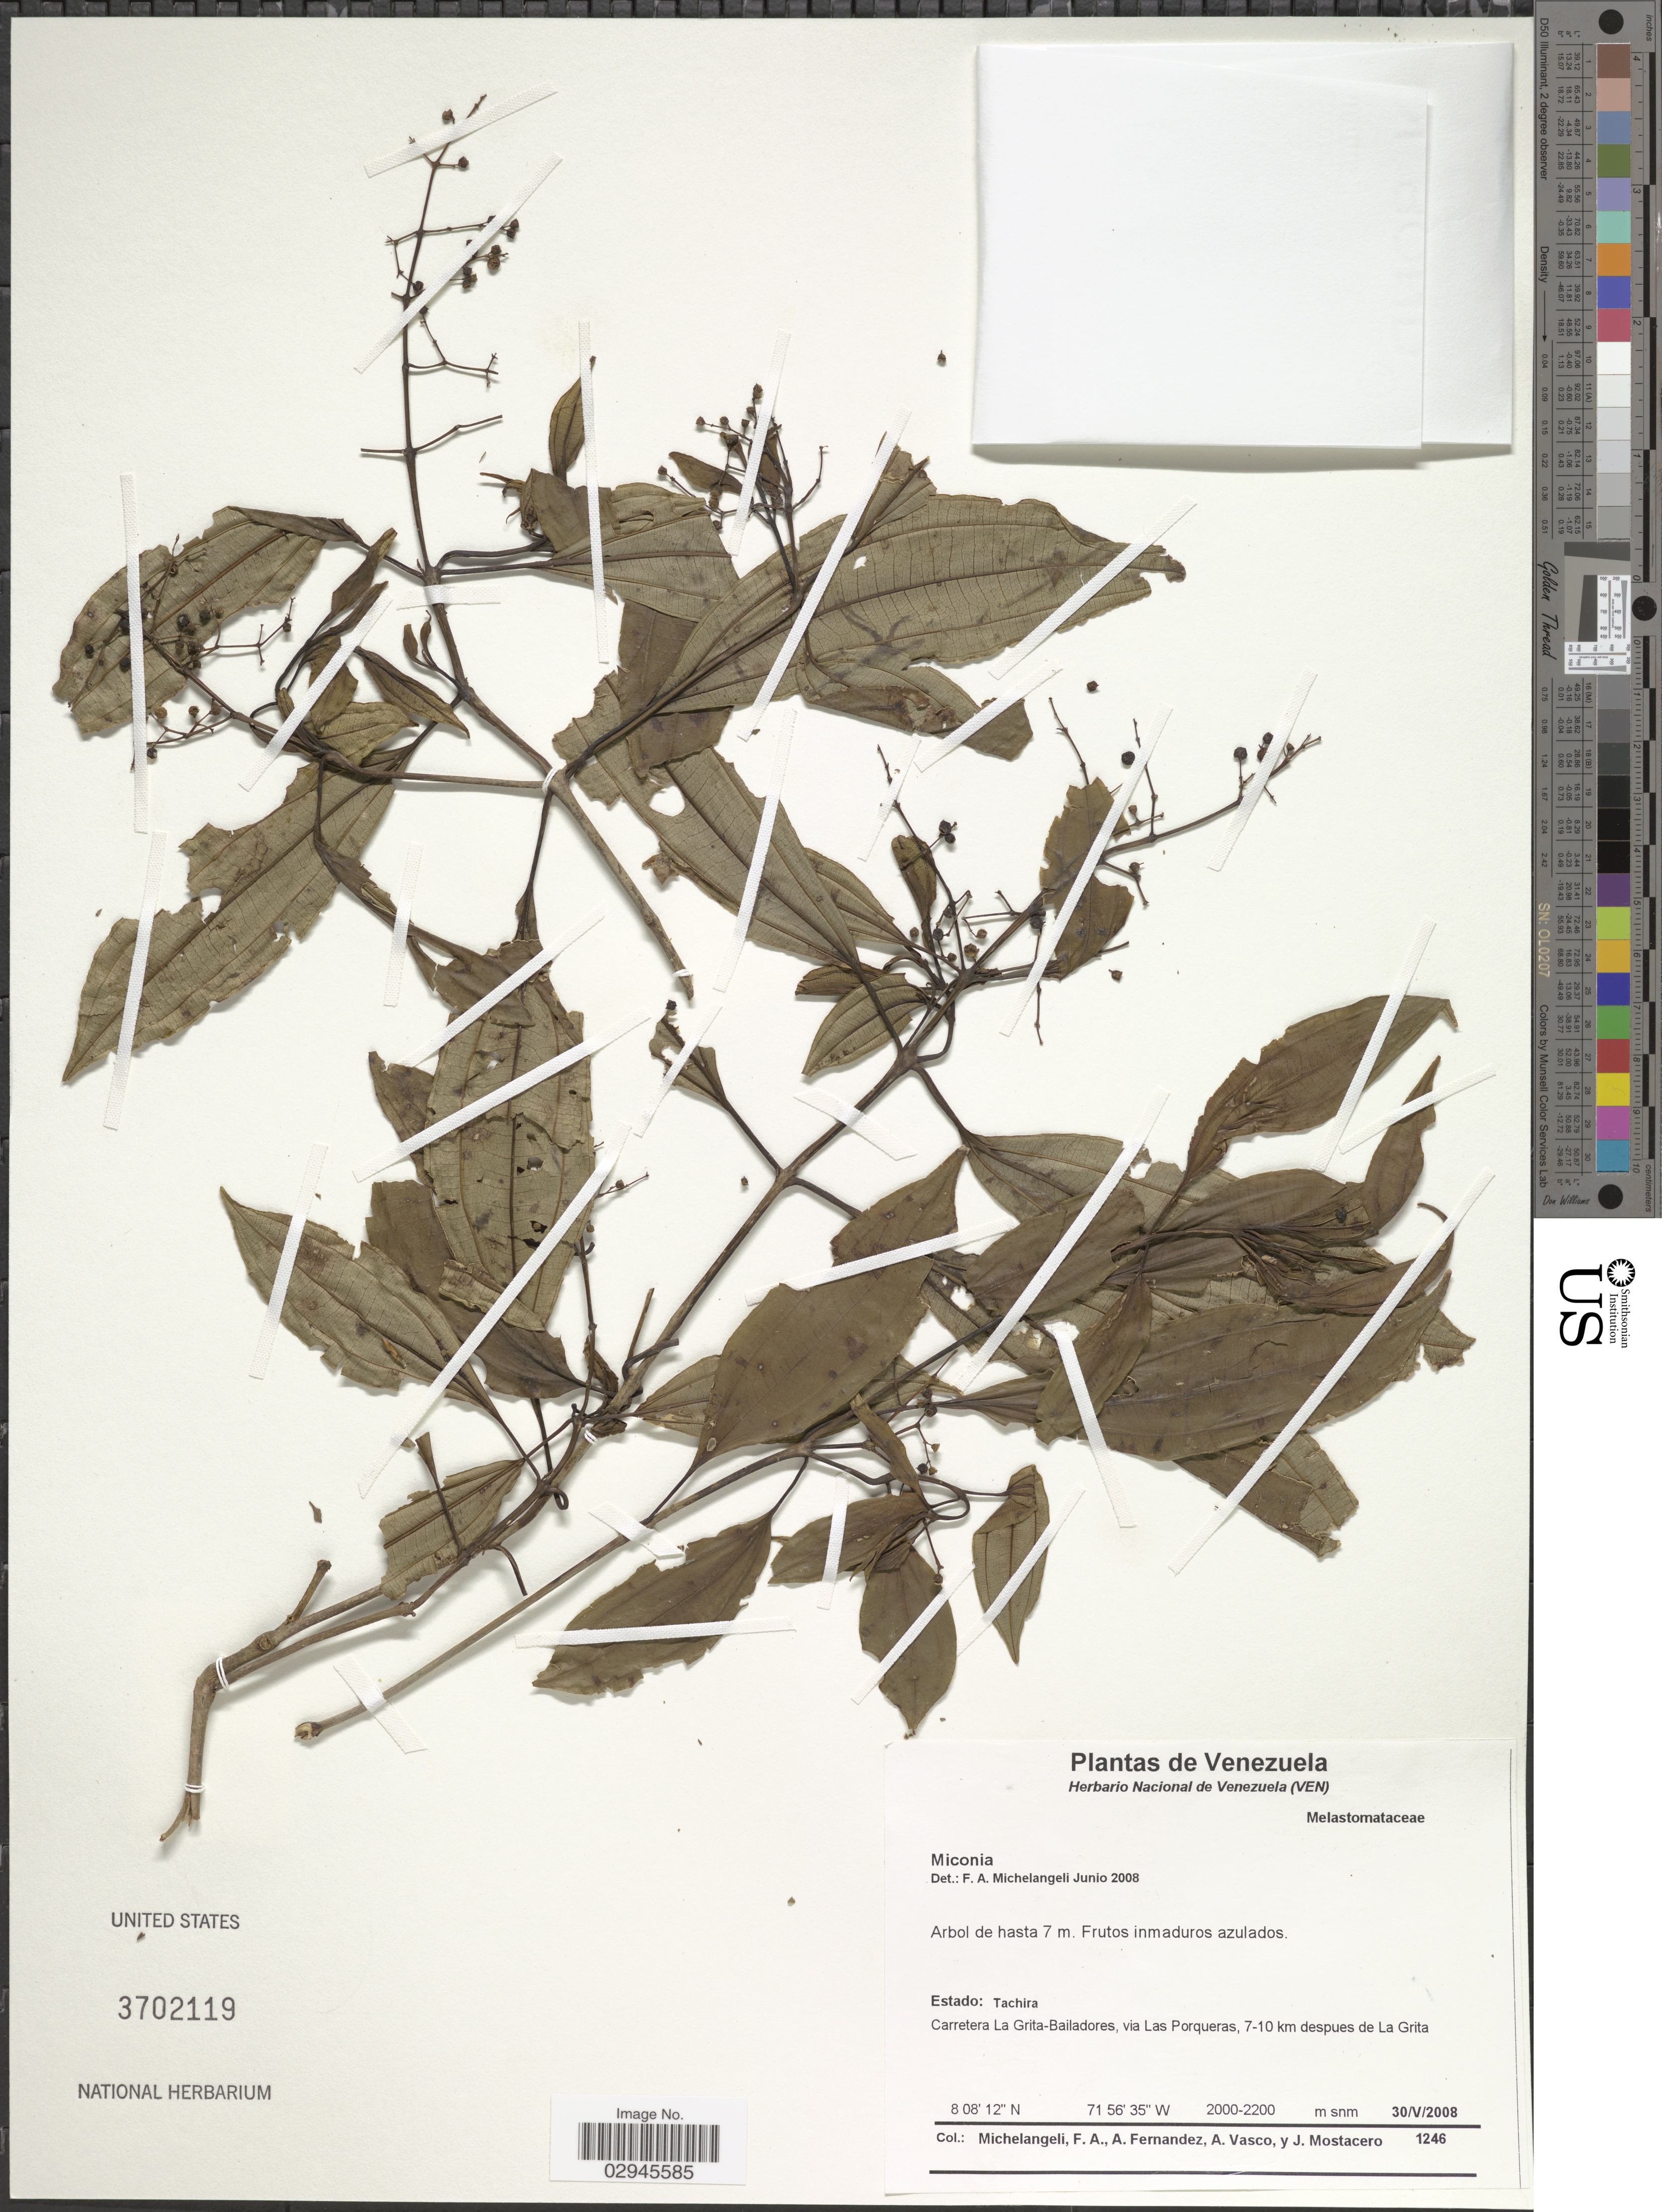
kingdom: Plantae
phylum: Tracheophyta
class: Magnoliopsida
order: Myrtales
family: Melastomataceae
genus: Miconia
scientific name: Miconia sp.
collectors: F. A. Michelangeli, A. Fernandez, A. Vasco & J. Mostacero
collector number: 1246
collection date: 2008-05-30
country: Venezuela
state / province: Tachira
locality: Carretera La Grita-Bailadores, via Las Porqueras, 7-10 km despues de La Grita.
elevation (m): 2000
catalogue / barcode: US 3702119